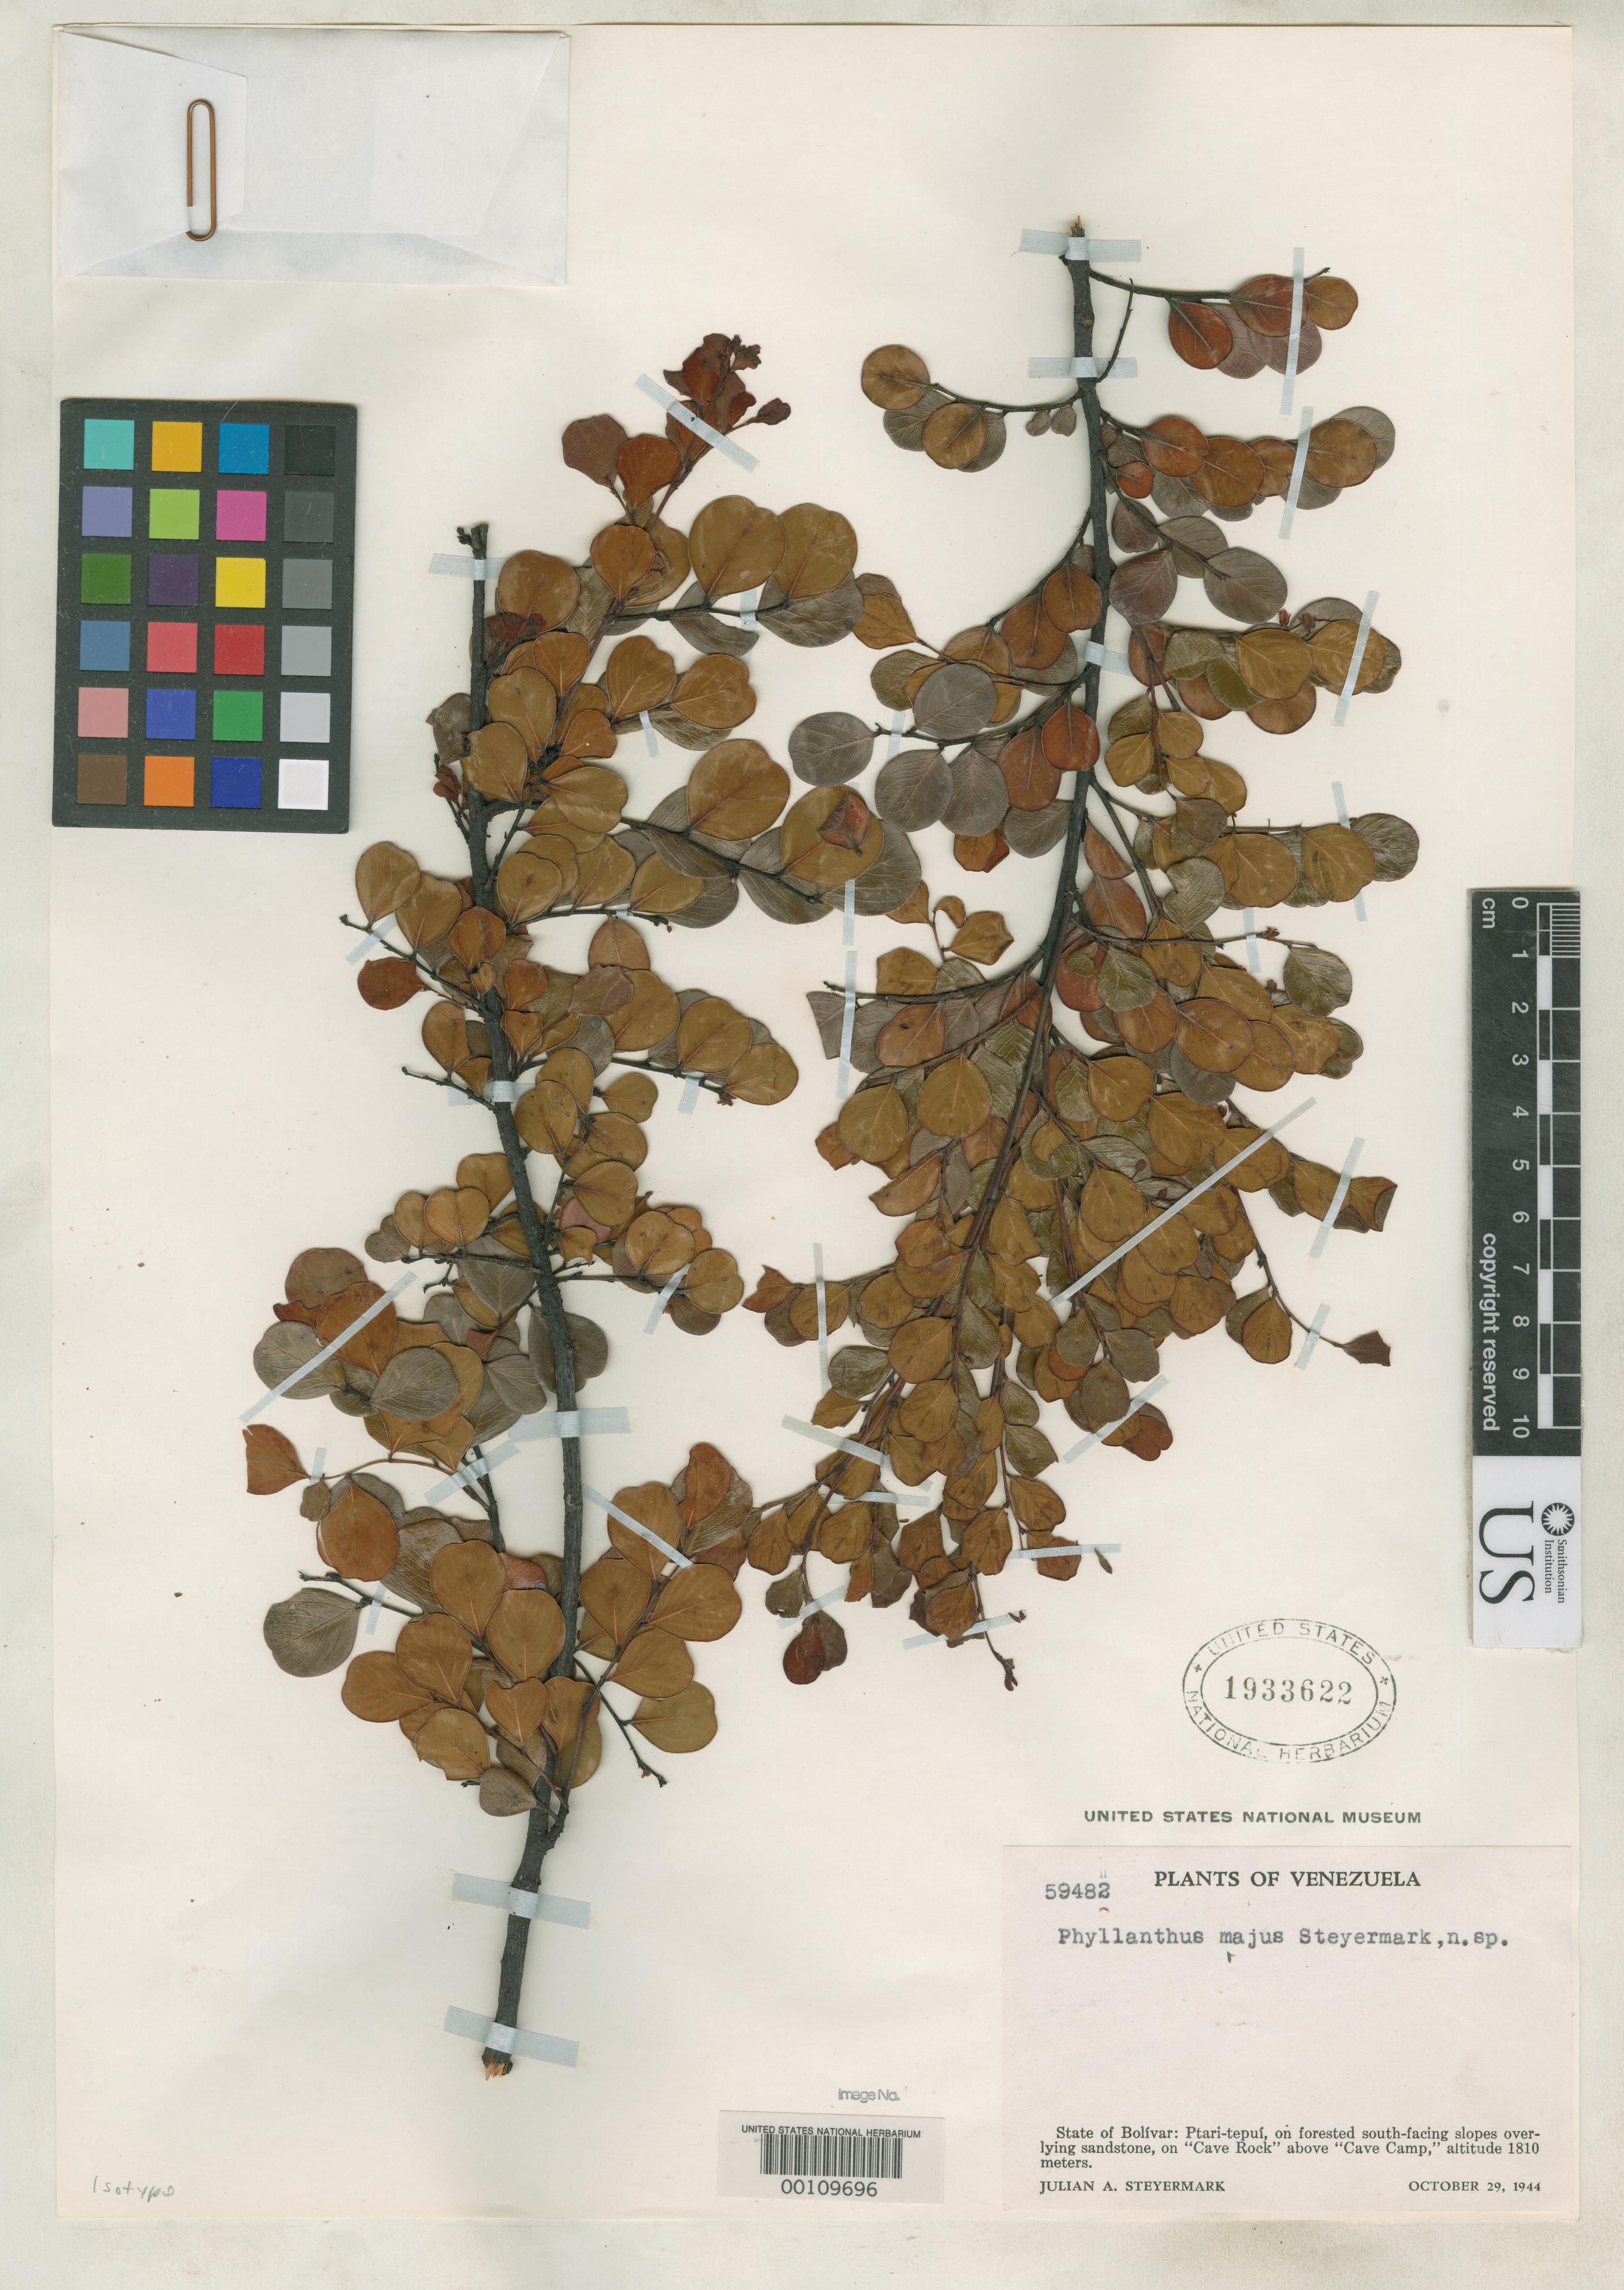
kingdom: Plantae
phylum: Tracheophyta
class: Magnoliopsida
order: Malpighiales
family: Phyllanthaceae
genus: Phyllanthus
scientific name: Phyllanthus majus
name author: Steyerm.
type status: Isotype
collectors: J. Steyermark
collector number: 59482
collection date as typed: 29 Oct 1944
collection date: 1944-10-29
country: Venezuela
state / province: Bolivar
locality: "Cave Rock", Ptari-tepui.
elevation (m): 1810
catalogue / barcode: US 1933622